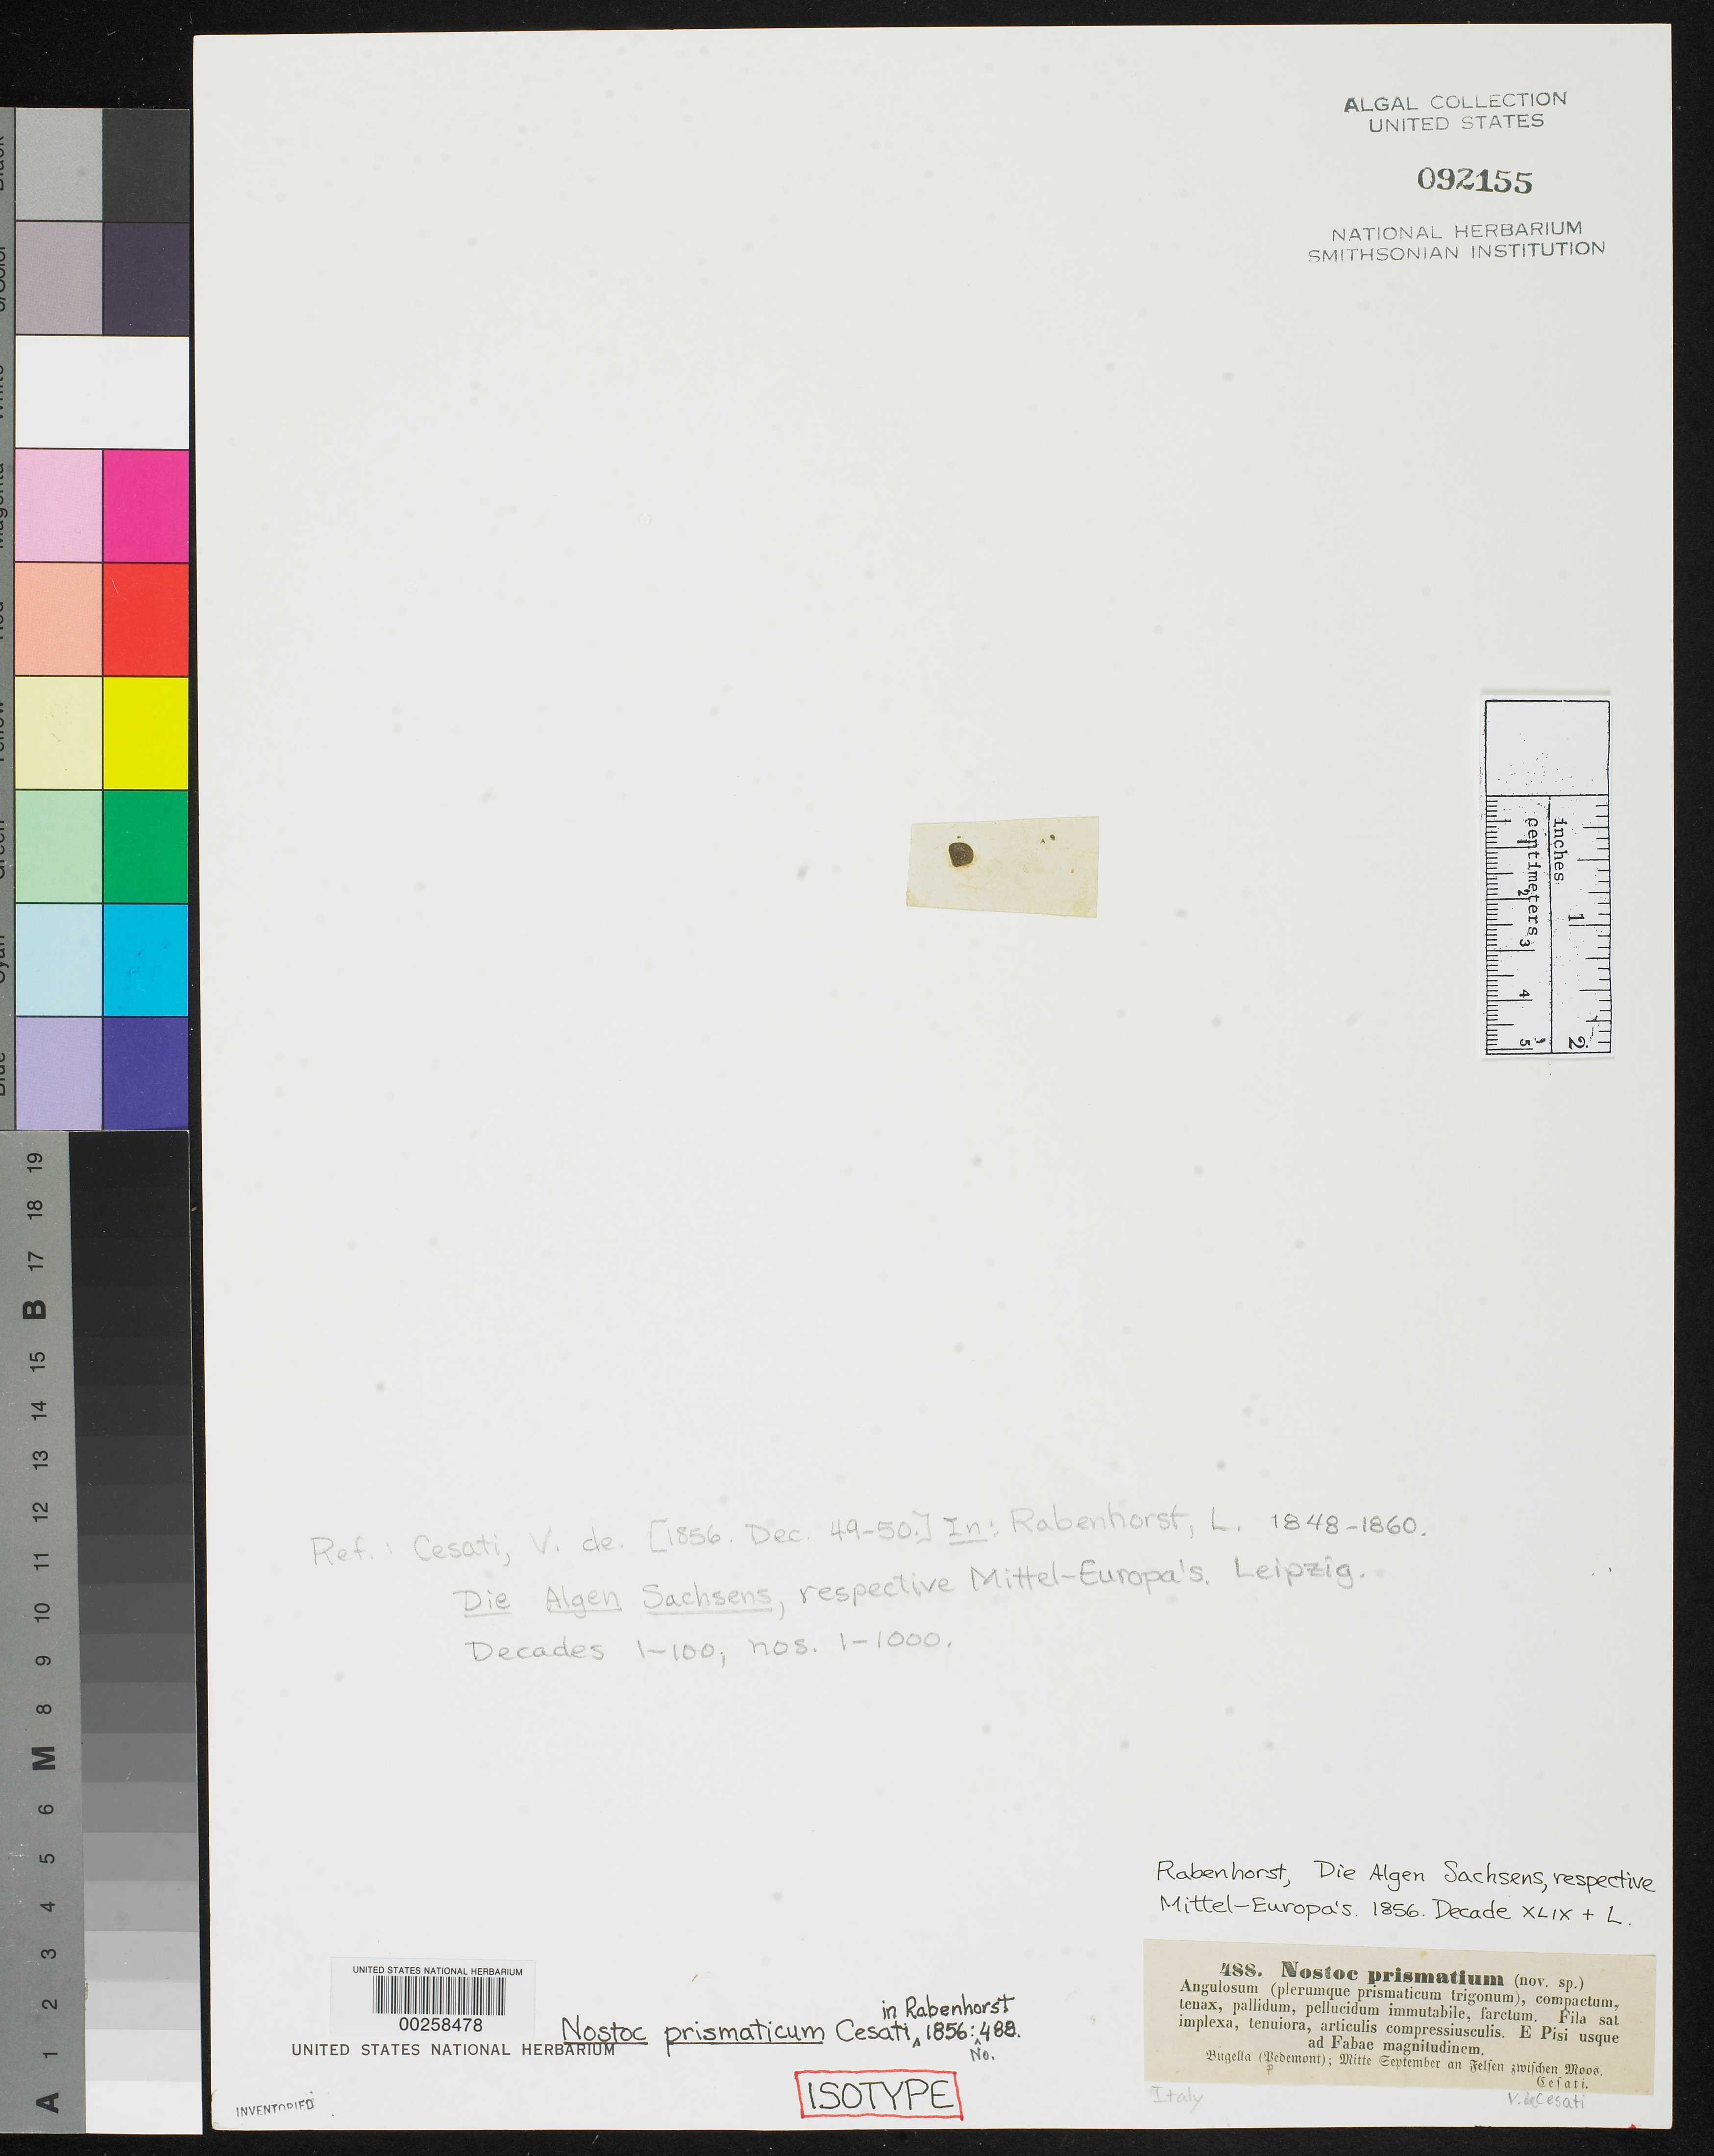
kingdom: Bacteria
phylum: Cyanobacteria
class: Cyanobacteriia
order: Cyanobacteriales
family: Nostocaceae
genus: Nostoc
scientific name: Nostoc prismaticum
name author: Ces. in Rabenh.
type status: Isotype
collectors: V. de Cesati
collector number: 488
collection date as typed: Sep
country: Italy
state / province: Piedmont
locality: Bugella.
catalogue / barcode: US 92155